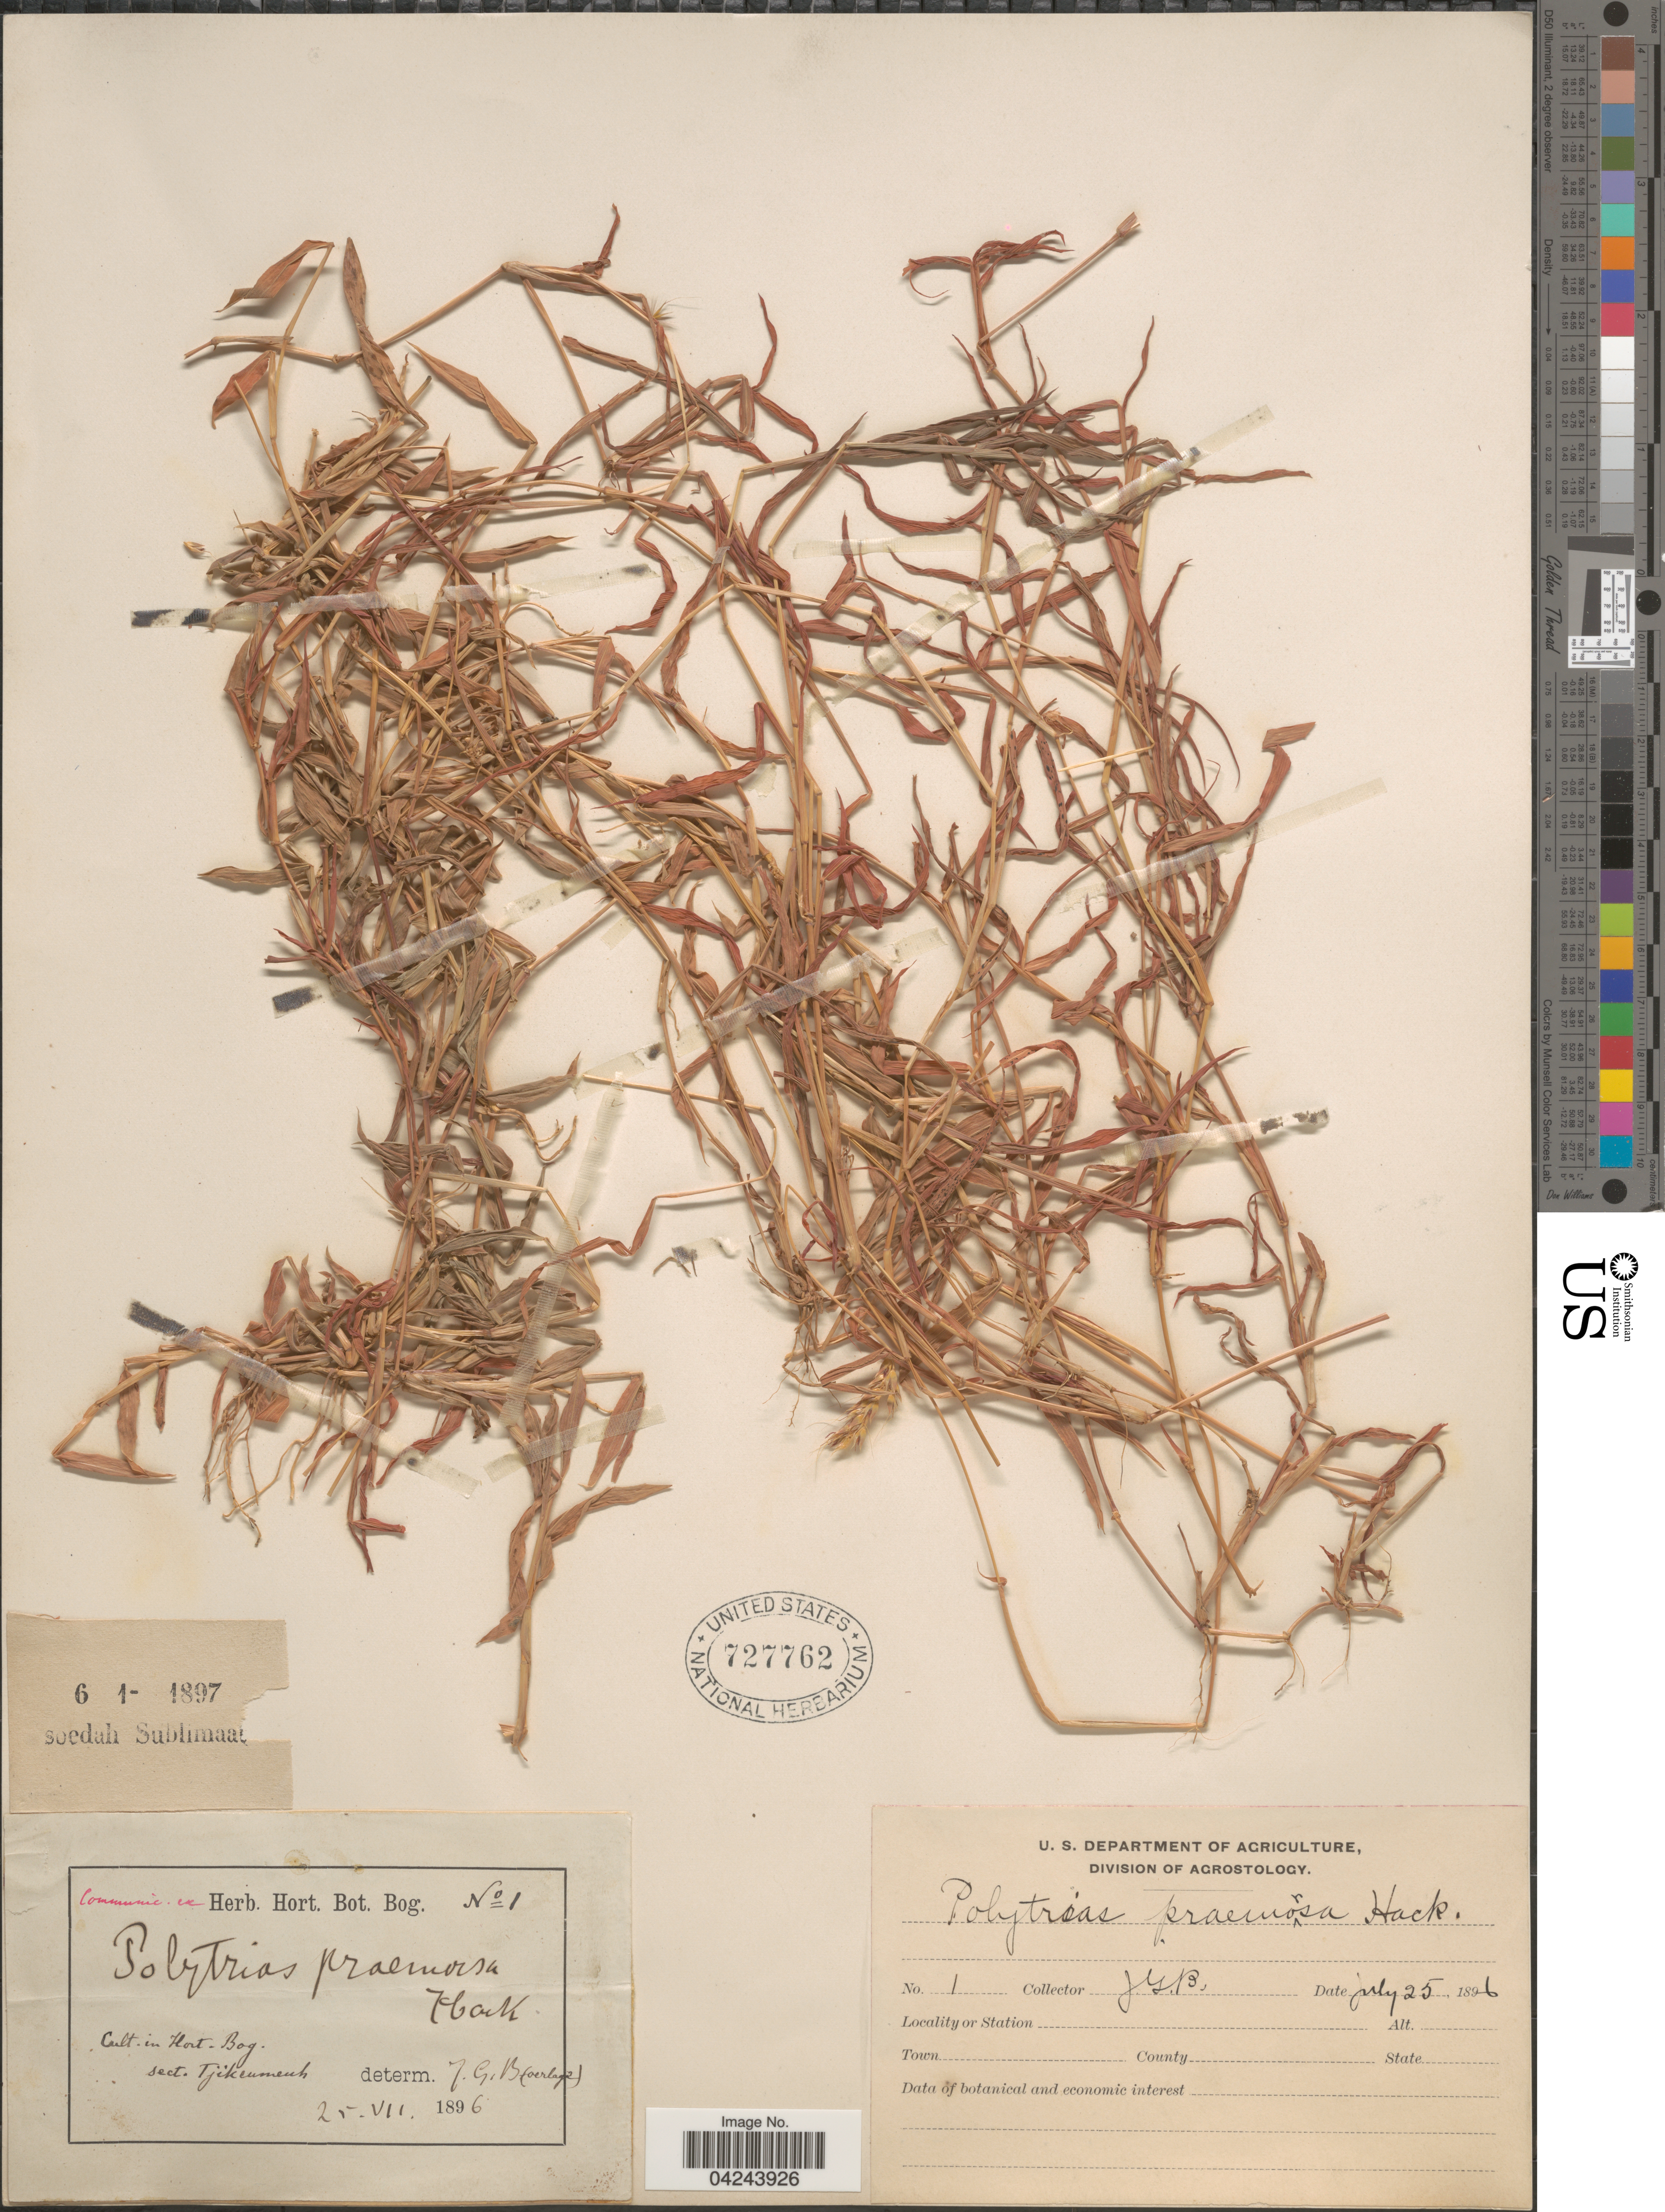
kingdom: Plantae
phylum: Tracheophyta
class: Liliopsida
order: Poales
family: Poaceae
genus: Ischaemum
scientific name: Ischaemum timorense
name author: Kunth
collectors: J. G. Boerlage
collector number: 1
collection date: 1896-07-25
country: Indonesia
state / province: Java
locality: Cult. in Hort. Bog. sect. Tjikeumeuh.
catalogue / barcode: US 727762